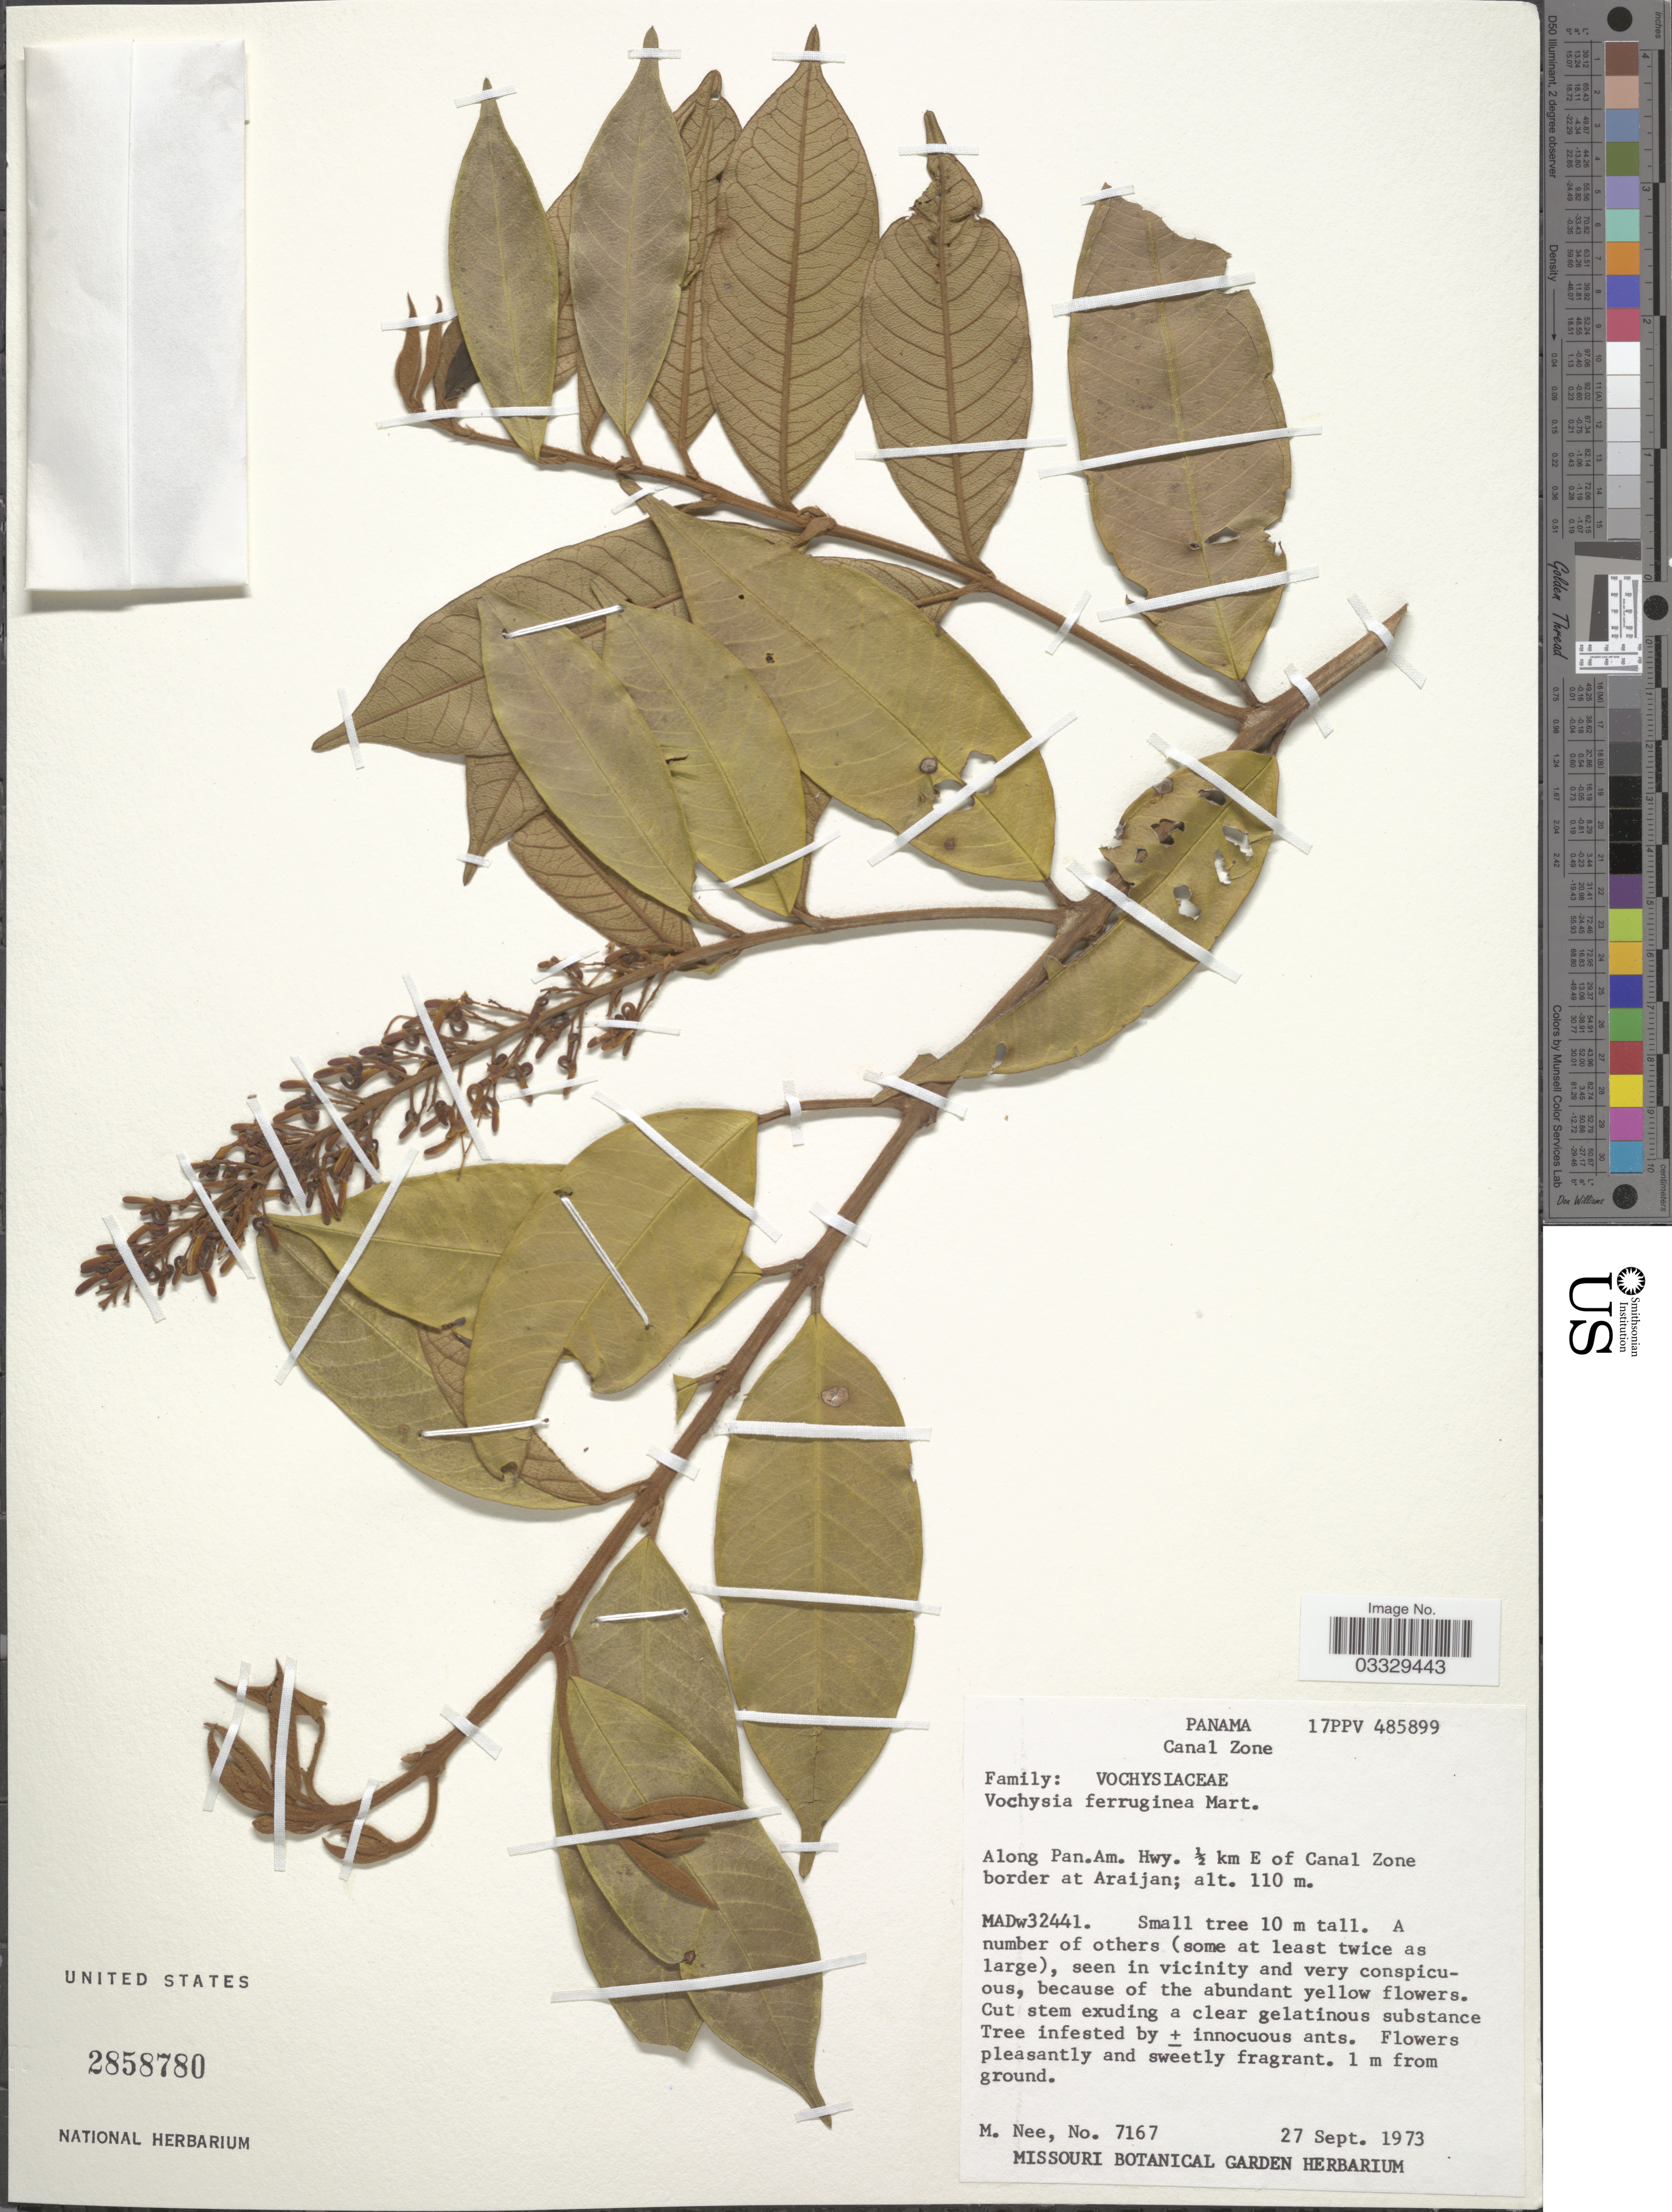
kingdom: Plantae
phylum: Tracheophyta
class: Magnoliopsida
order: Myrtales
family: Vochysiaceae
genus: Vochysia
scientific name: Vochysia ferruginea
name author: Mart.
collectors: M. Nee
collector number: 7167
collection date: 1973-09-27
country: Panama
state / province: Colón / Panamá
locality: Canal Zone. Along Pan.Am. Hwy. ½ km E of Canal Zone border at Araijan.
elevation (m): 110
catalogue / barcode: US 2858780